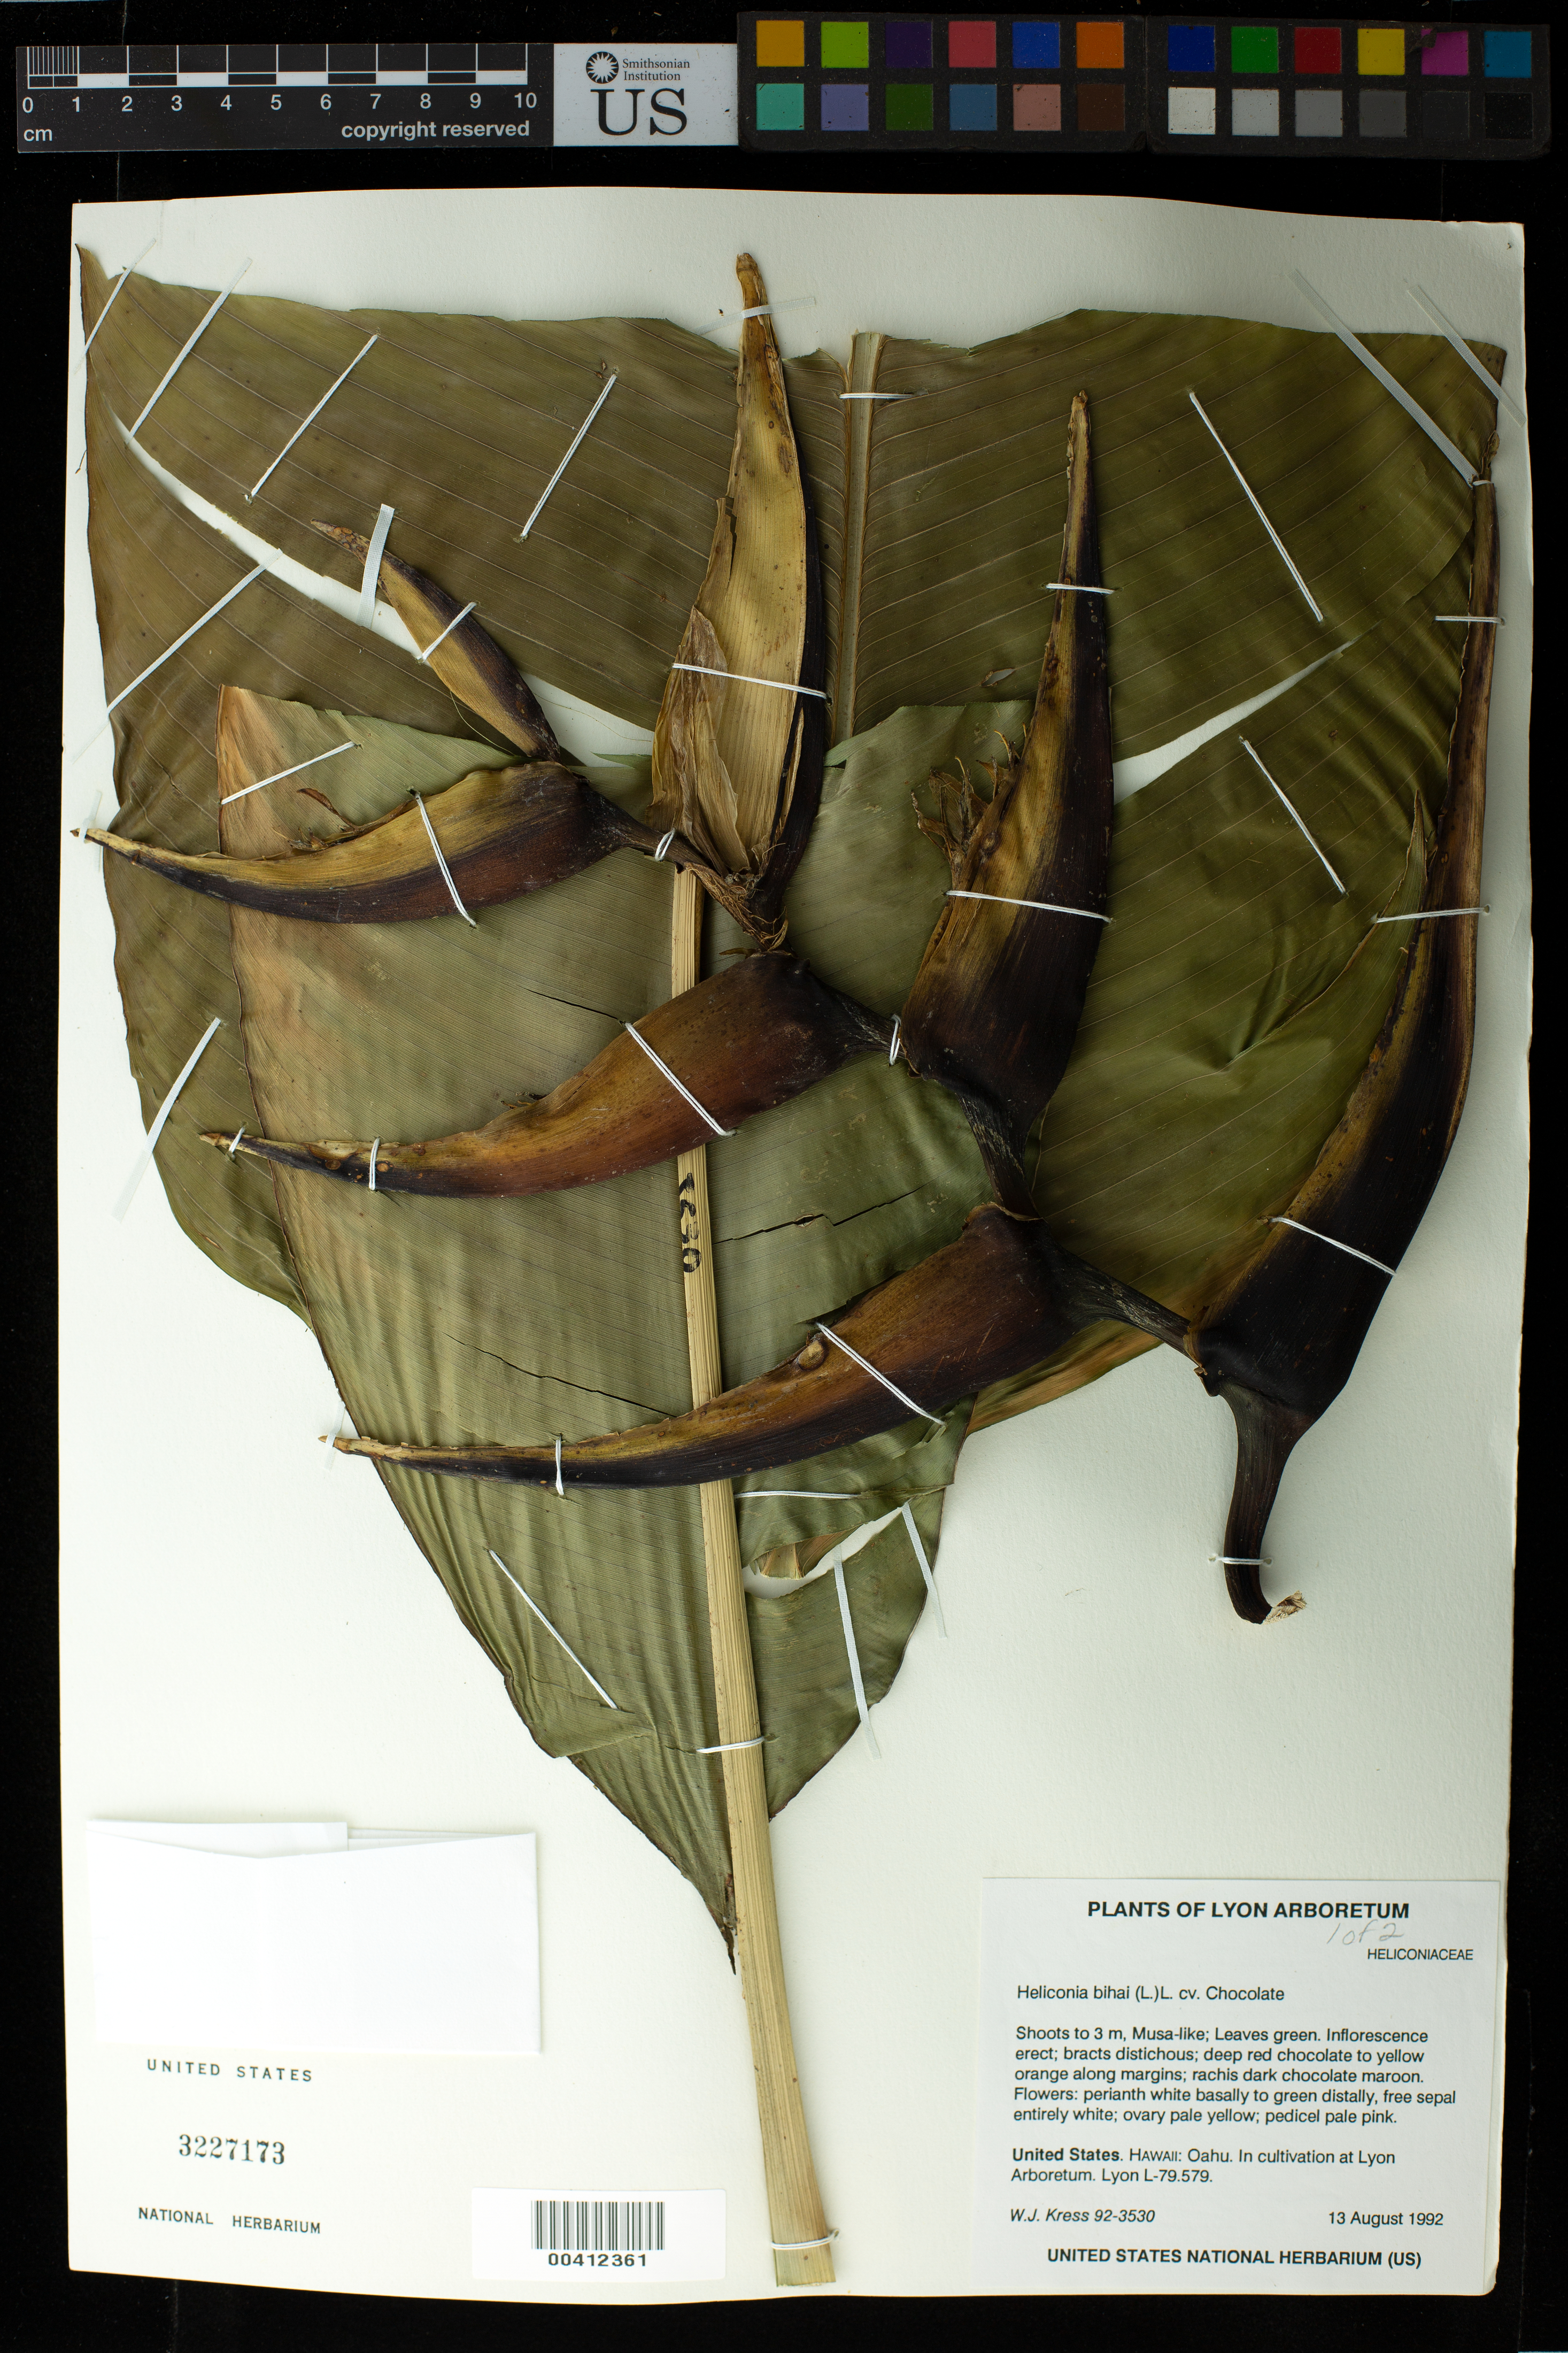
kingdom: Plantae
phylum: Tracheophyta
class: Liliopsida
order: Zingiberales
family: Heliconiaceae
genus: Heliconia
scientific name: Heliconia bihai 'Chocolate'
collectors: W. J. Kress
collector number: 92-3530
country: United States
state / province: Hawaii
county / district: Honolulu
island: Oahu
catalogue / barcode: US 3227173